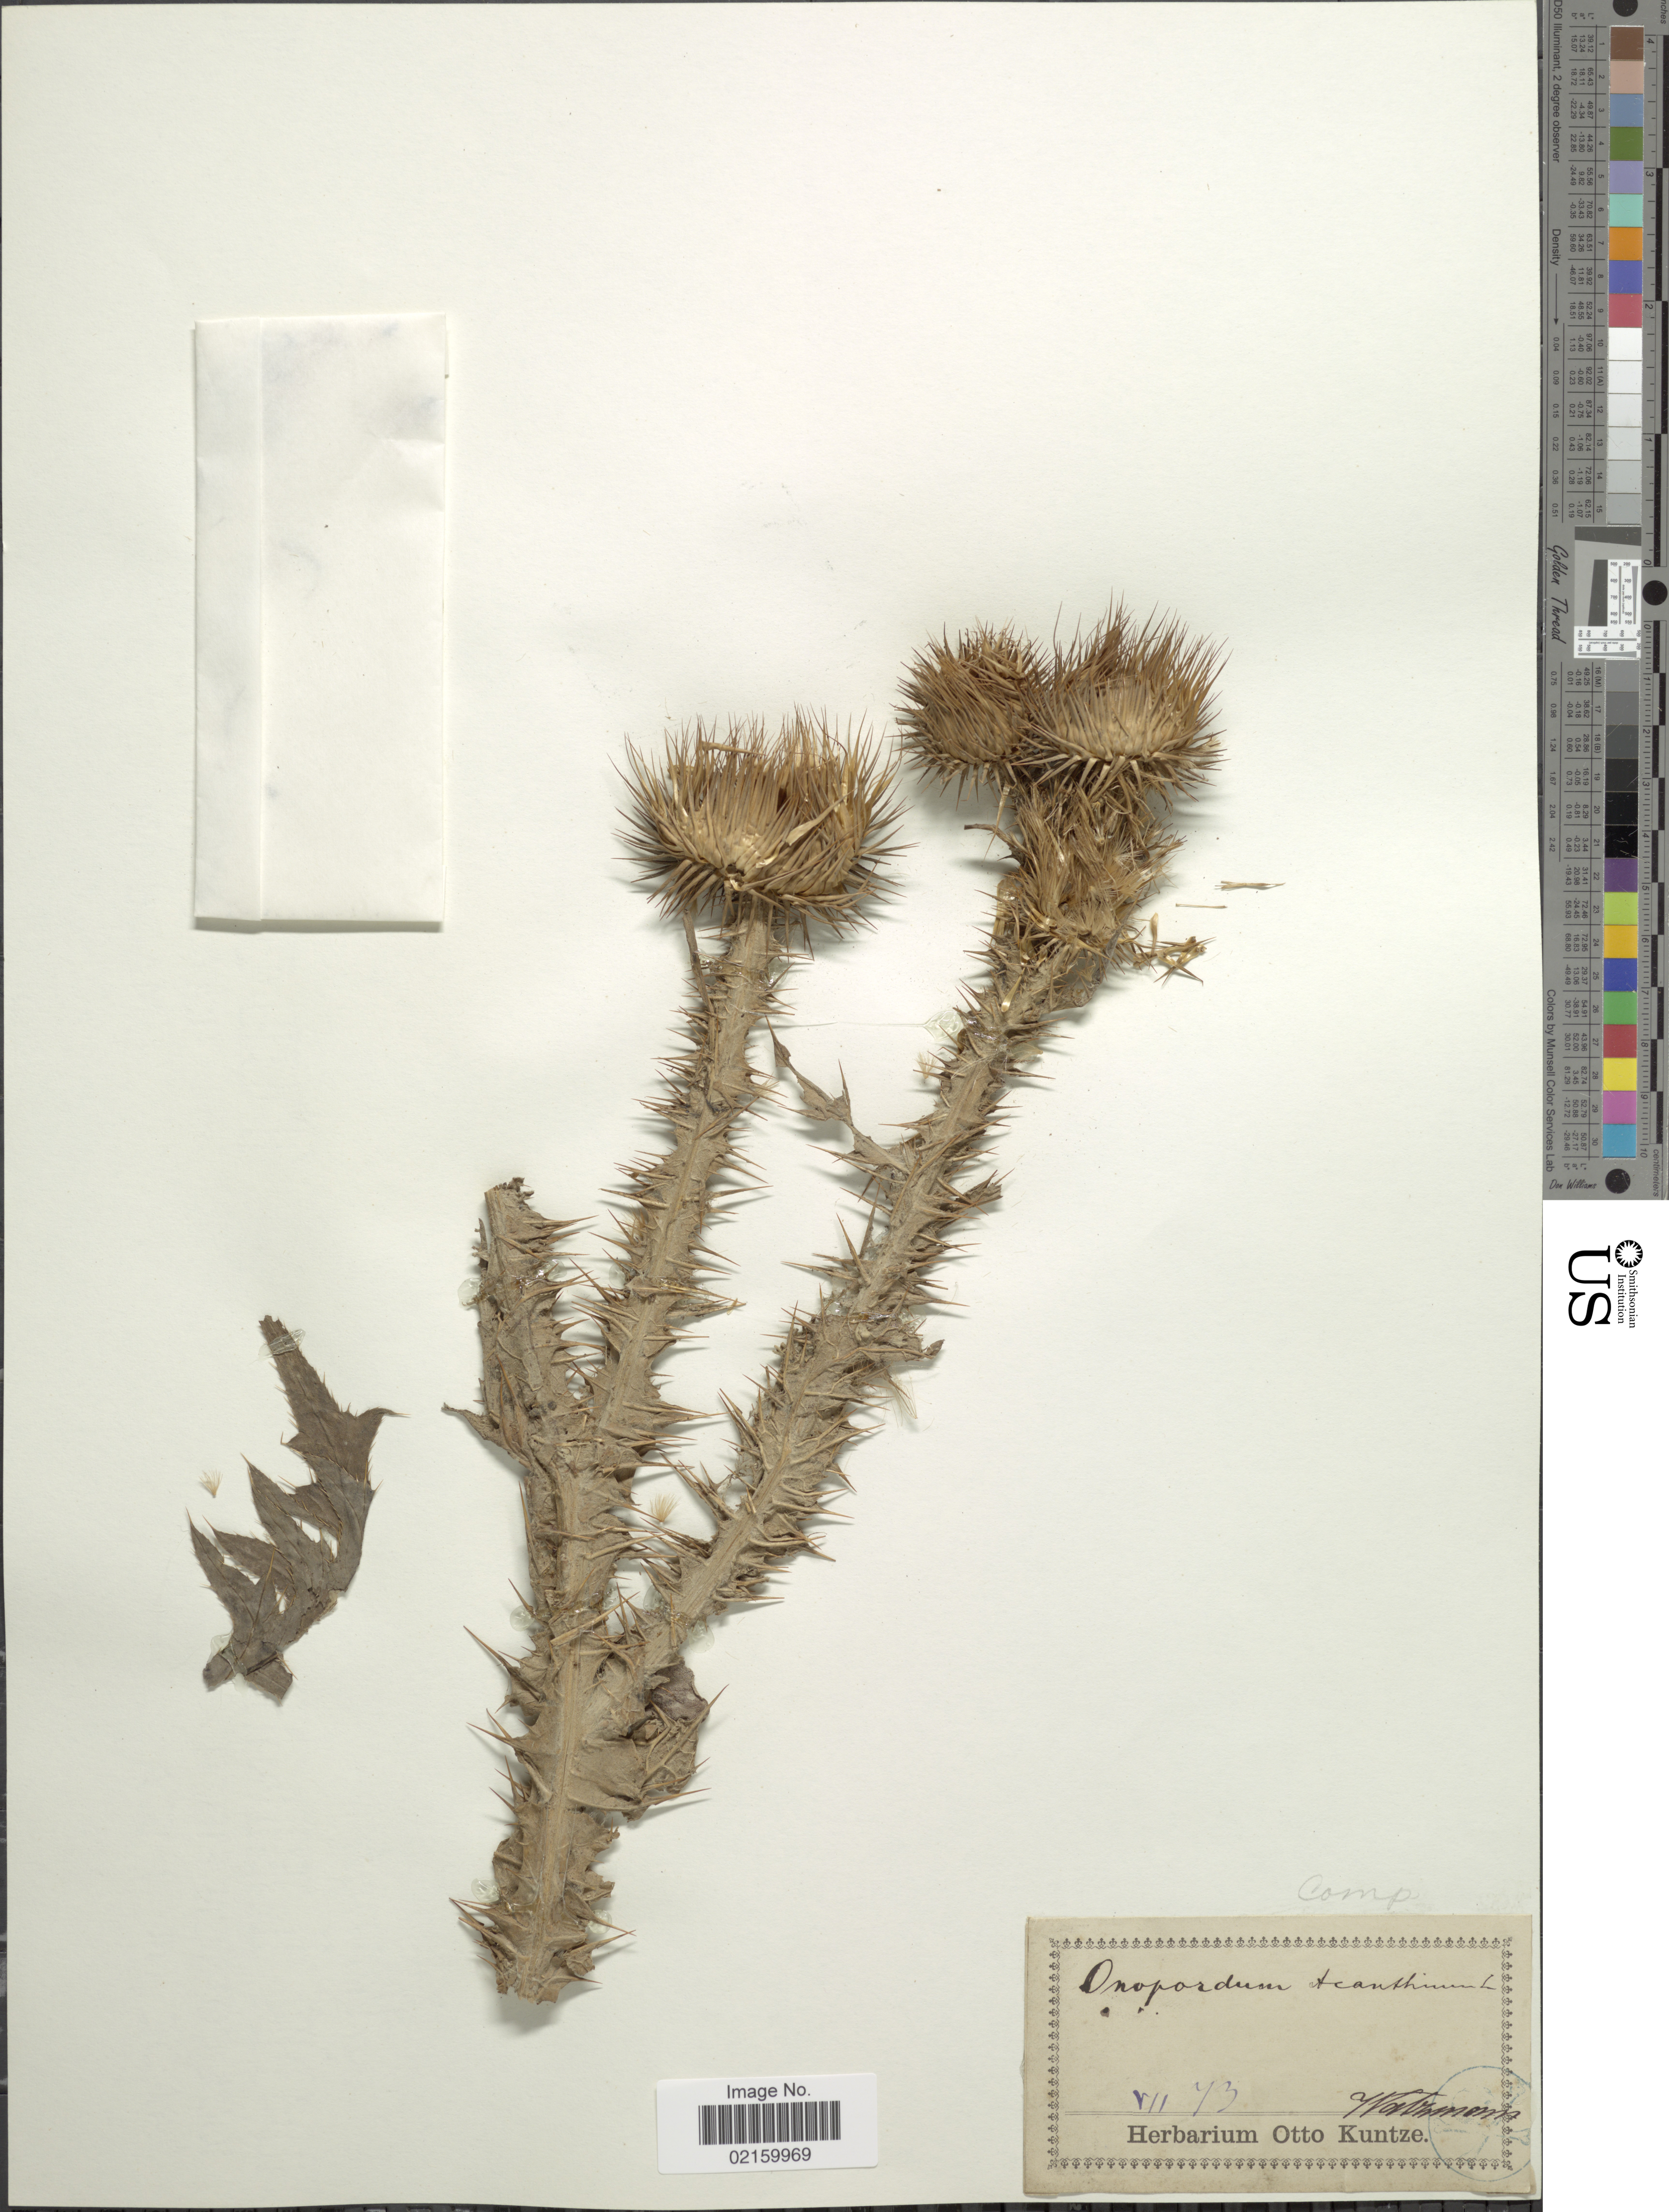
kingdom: Plantae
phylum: Tracheophyta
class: Magnoliopsida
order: Asterales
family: Asteraceae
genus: Onopordum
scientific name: Onopordum acanthium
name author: L.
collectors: -. Watzmann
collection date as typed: Transcribed d/m/y: 2/7/3